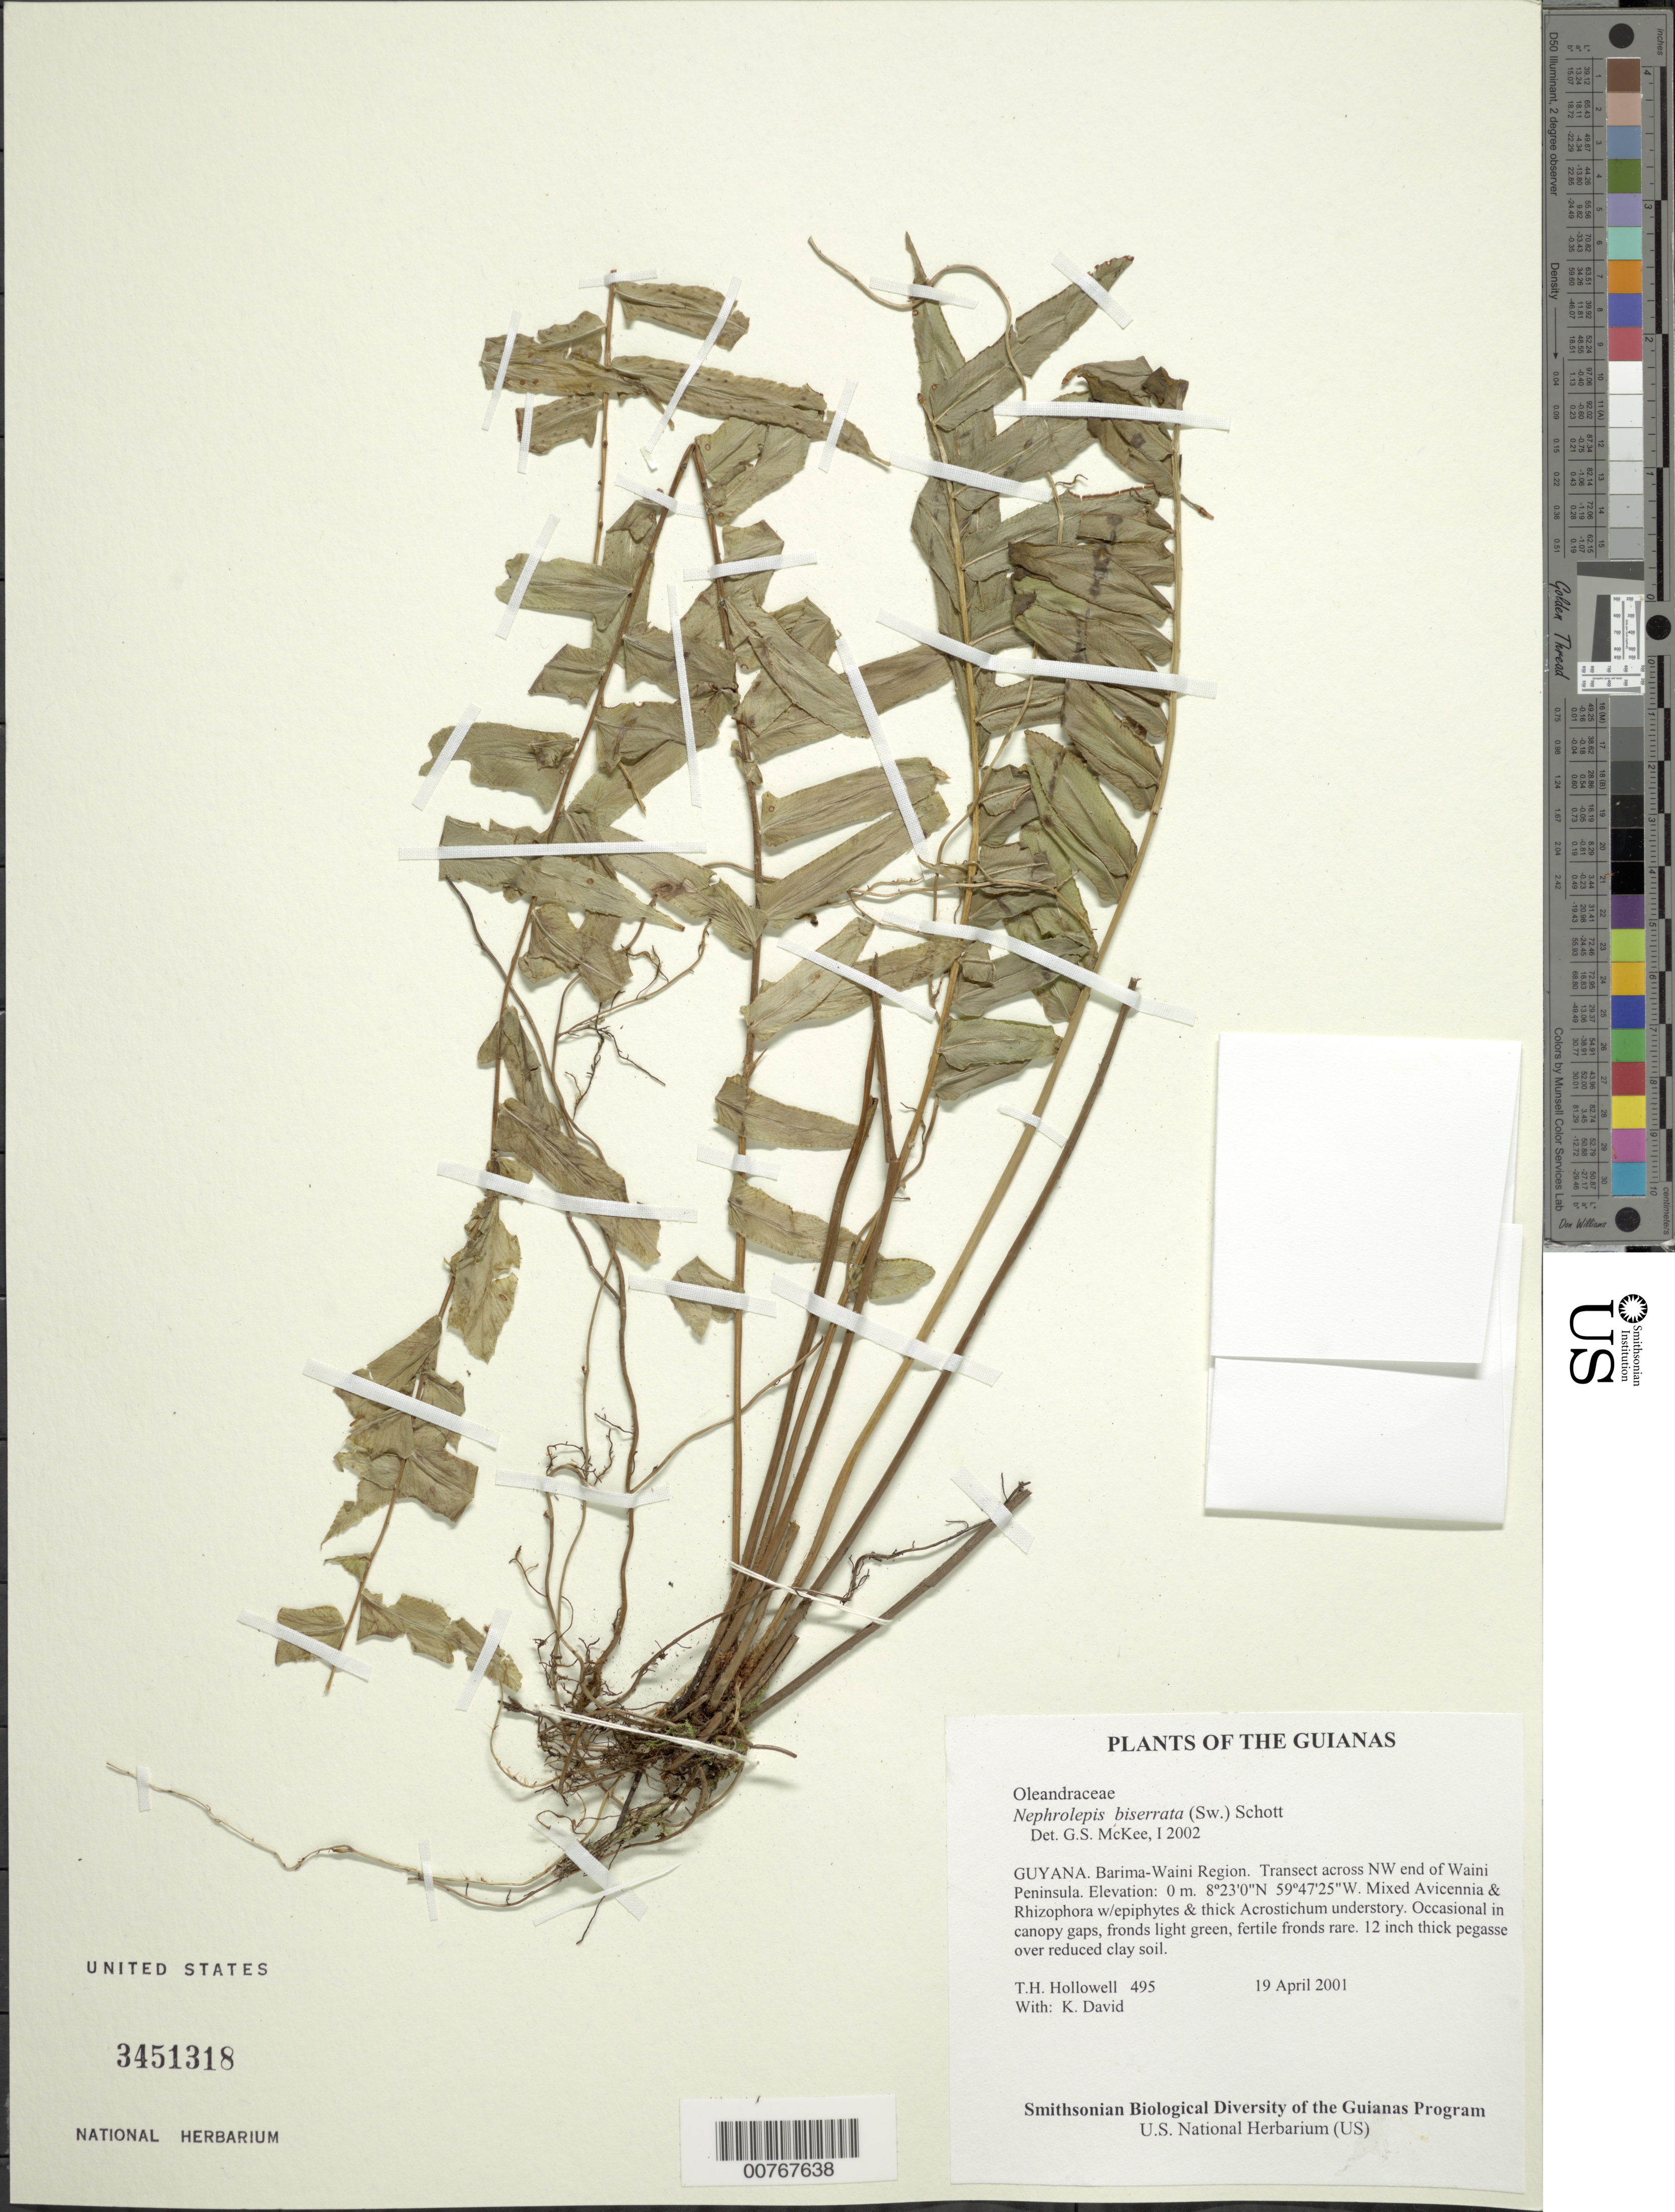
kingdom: Plantae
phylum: Tracheophyta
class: Polypodiopsida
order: Polypodiales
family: Nephrolepidaceae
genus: Nephrolepis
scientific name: Nephrolepis biserrata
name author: (Sw.) Schott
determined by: McKee, G. S., (US), NMNH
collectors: T. Hollowell & K. David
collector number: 495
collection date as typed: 19 April 2001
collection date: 2001-04-19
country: Guyana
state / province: Barima-Waini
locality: Transect across NW end of Waini Peninsula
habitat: Mixed Avicennia & Rhizophora w/epiphytes & thick Acrostichum understory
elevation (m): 1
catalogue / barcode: US 3451318